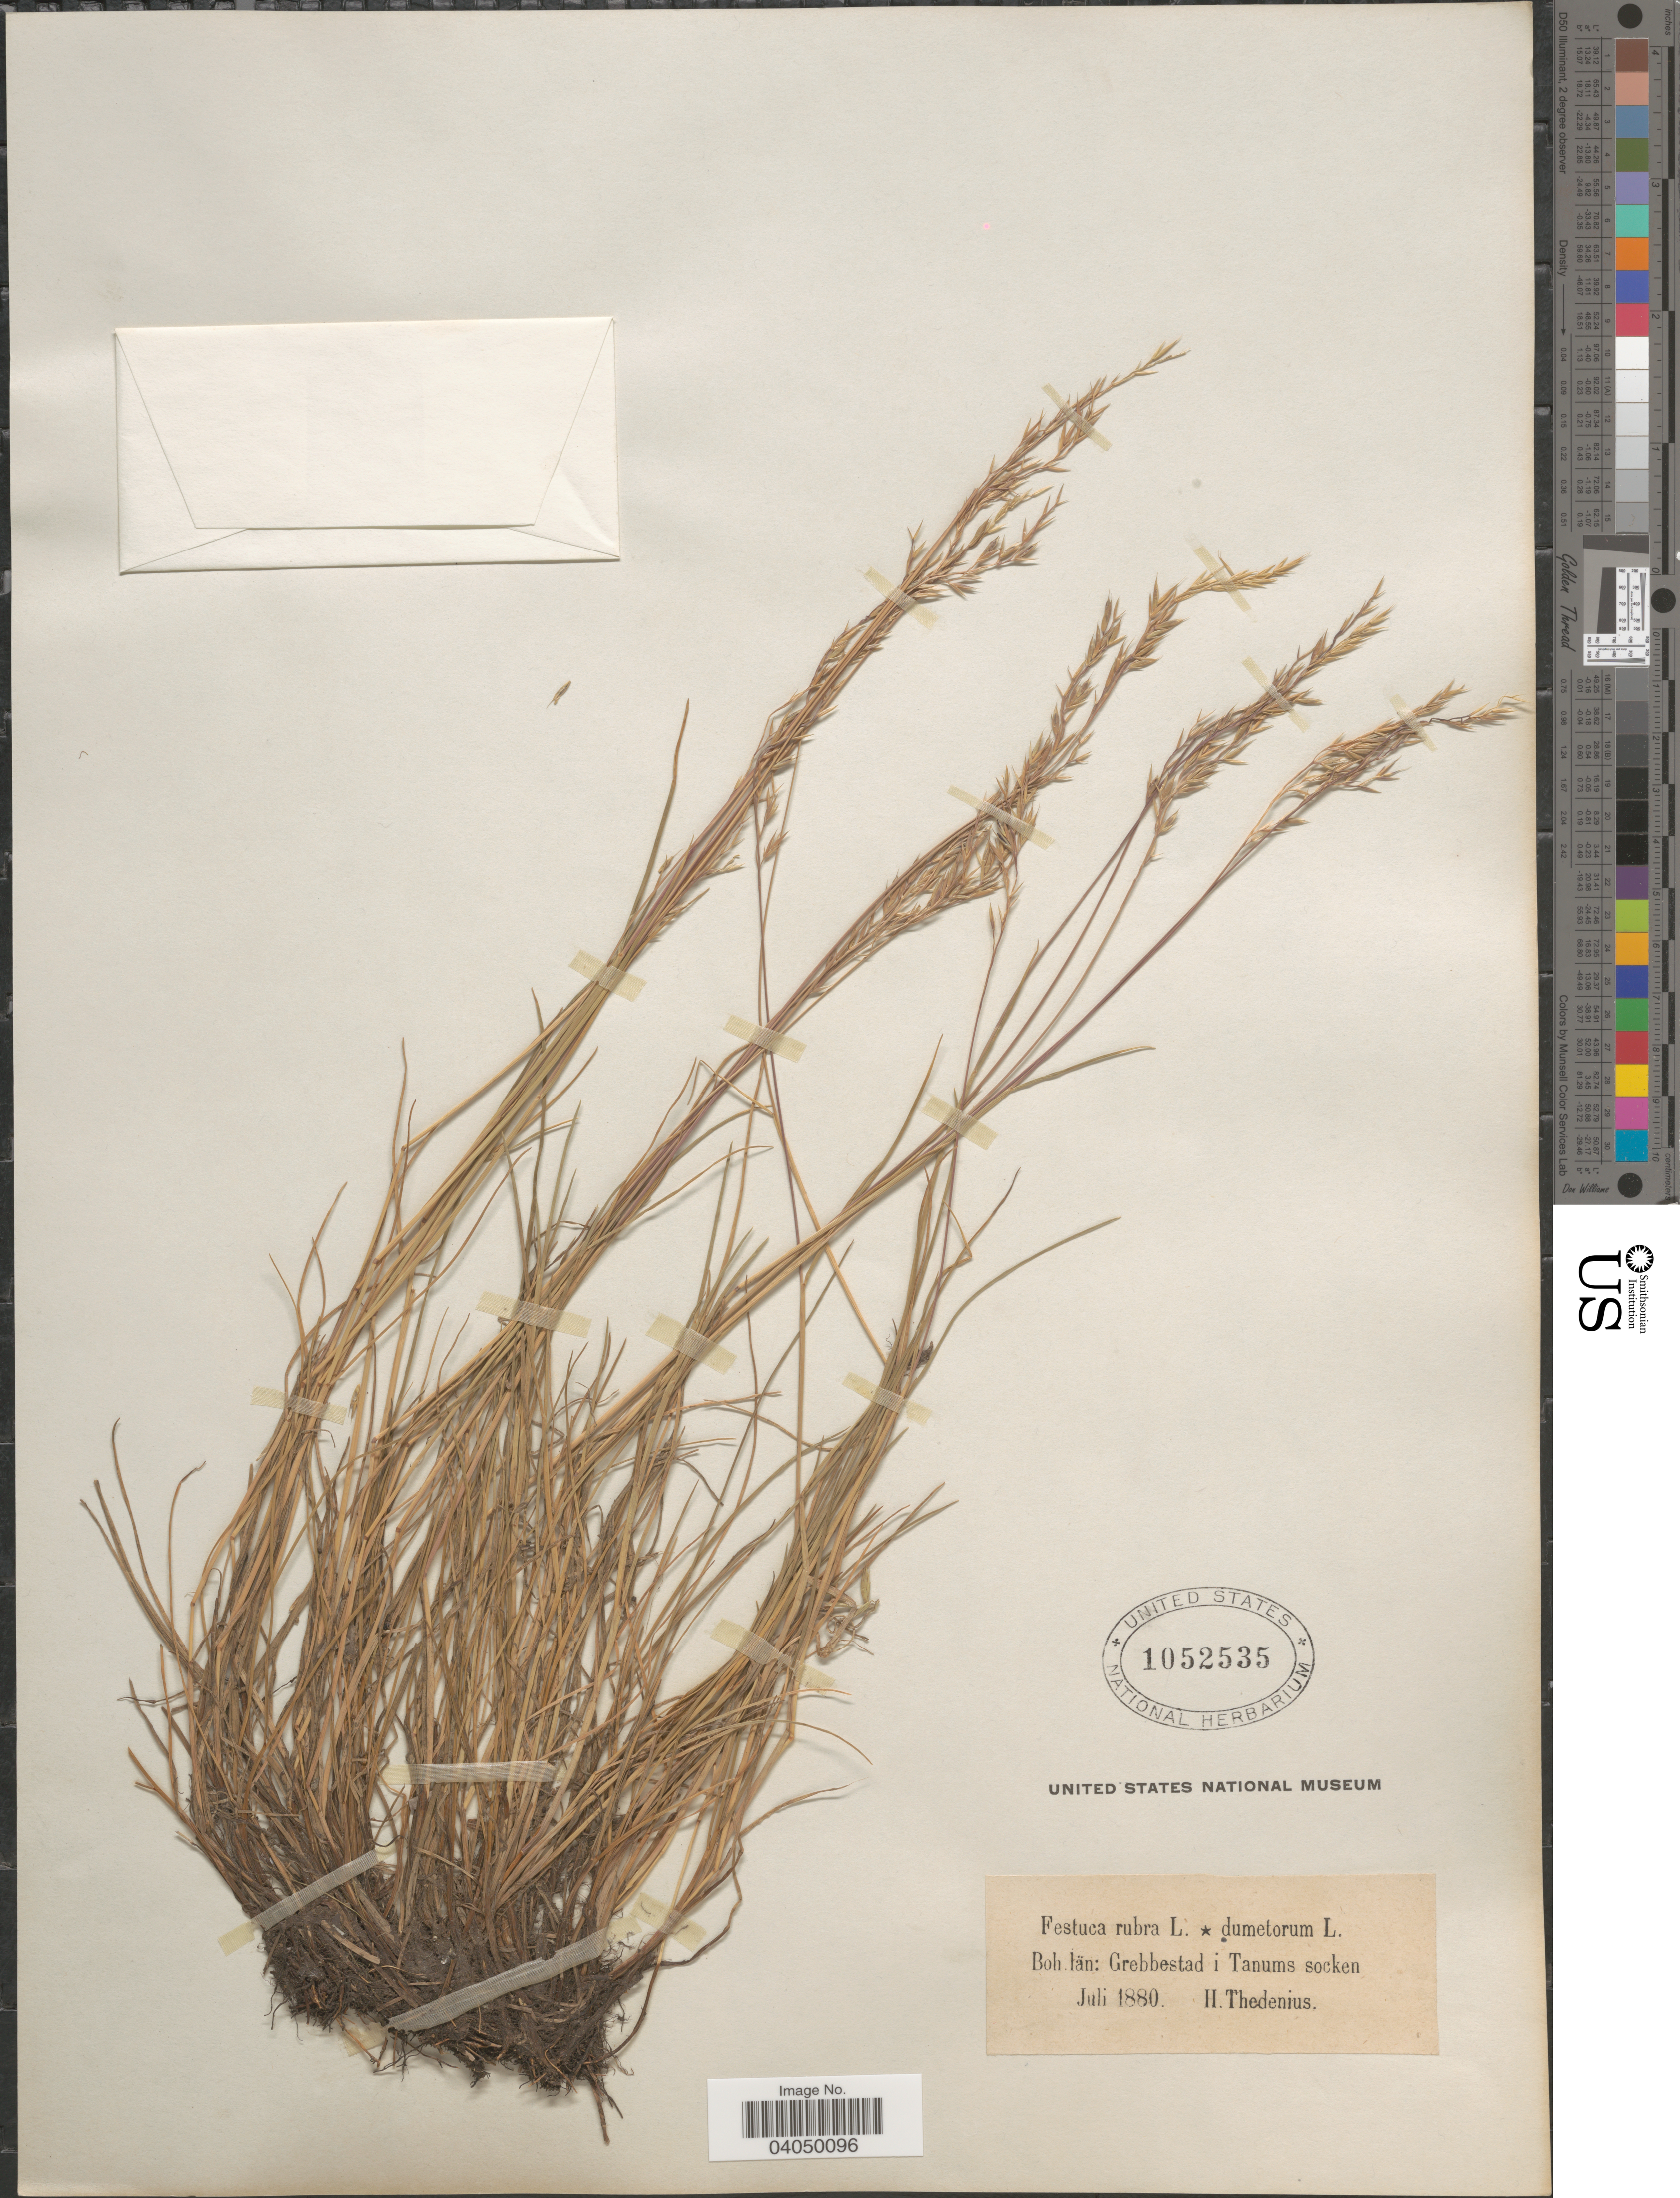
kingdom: Plantae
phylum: Tracheophyta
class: Liliopsida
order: Poales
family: Poaceae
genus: Festuca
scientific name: Festuca rubra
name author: L.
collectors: H. Thedenius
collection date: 1880-07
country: Sweden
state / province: Västra Götaland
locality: Boh. Iän: Grebbestad i Tanums socken.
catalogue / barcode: US 1052535